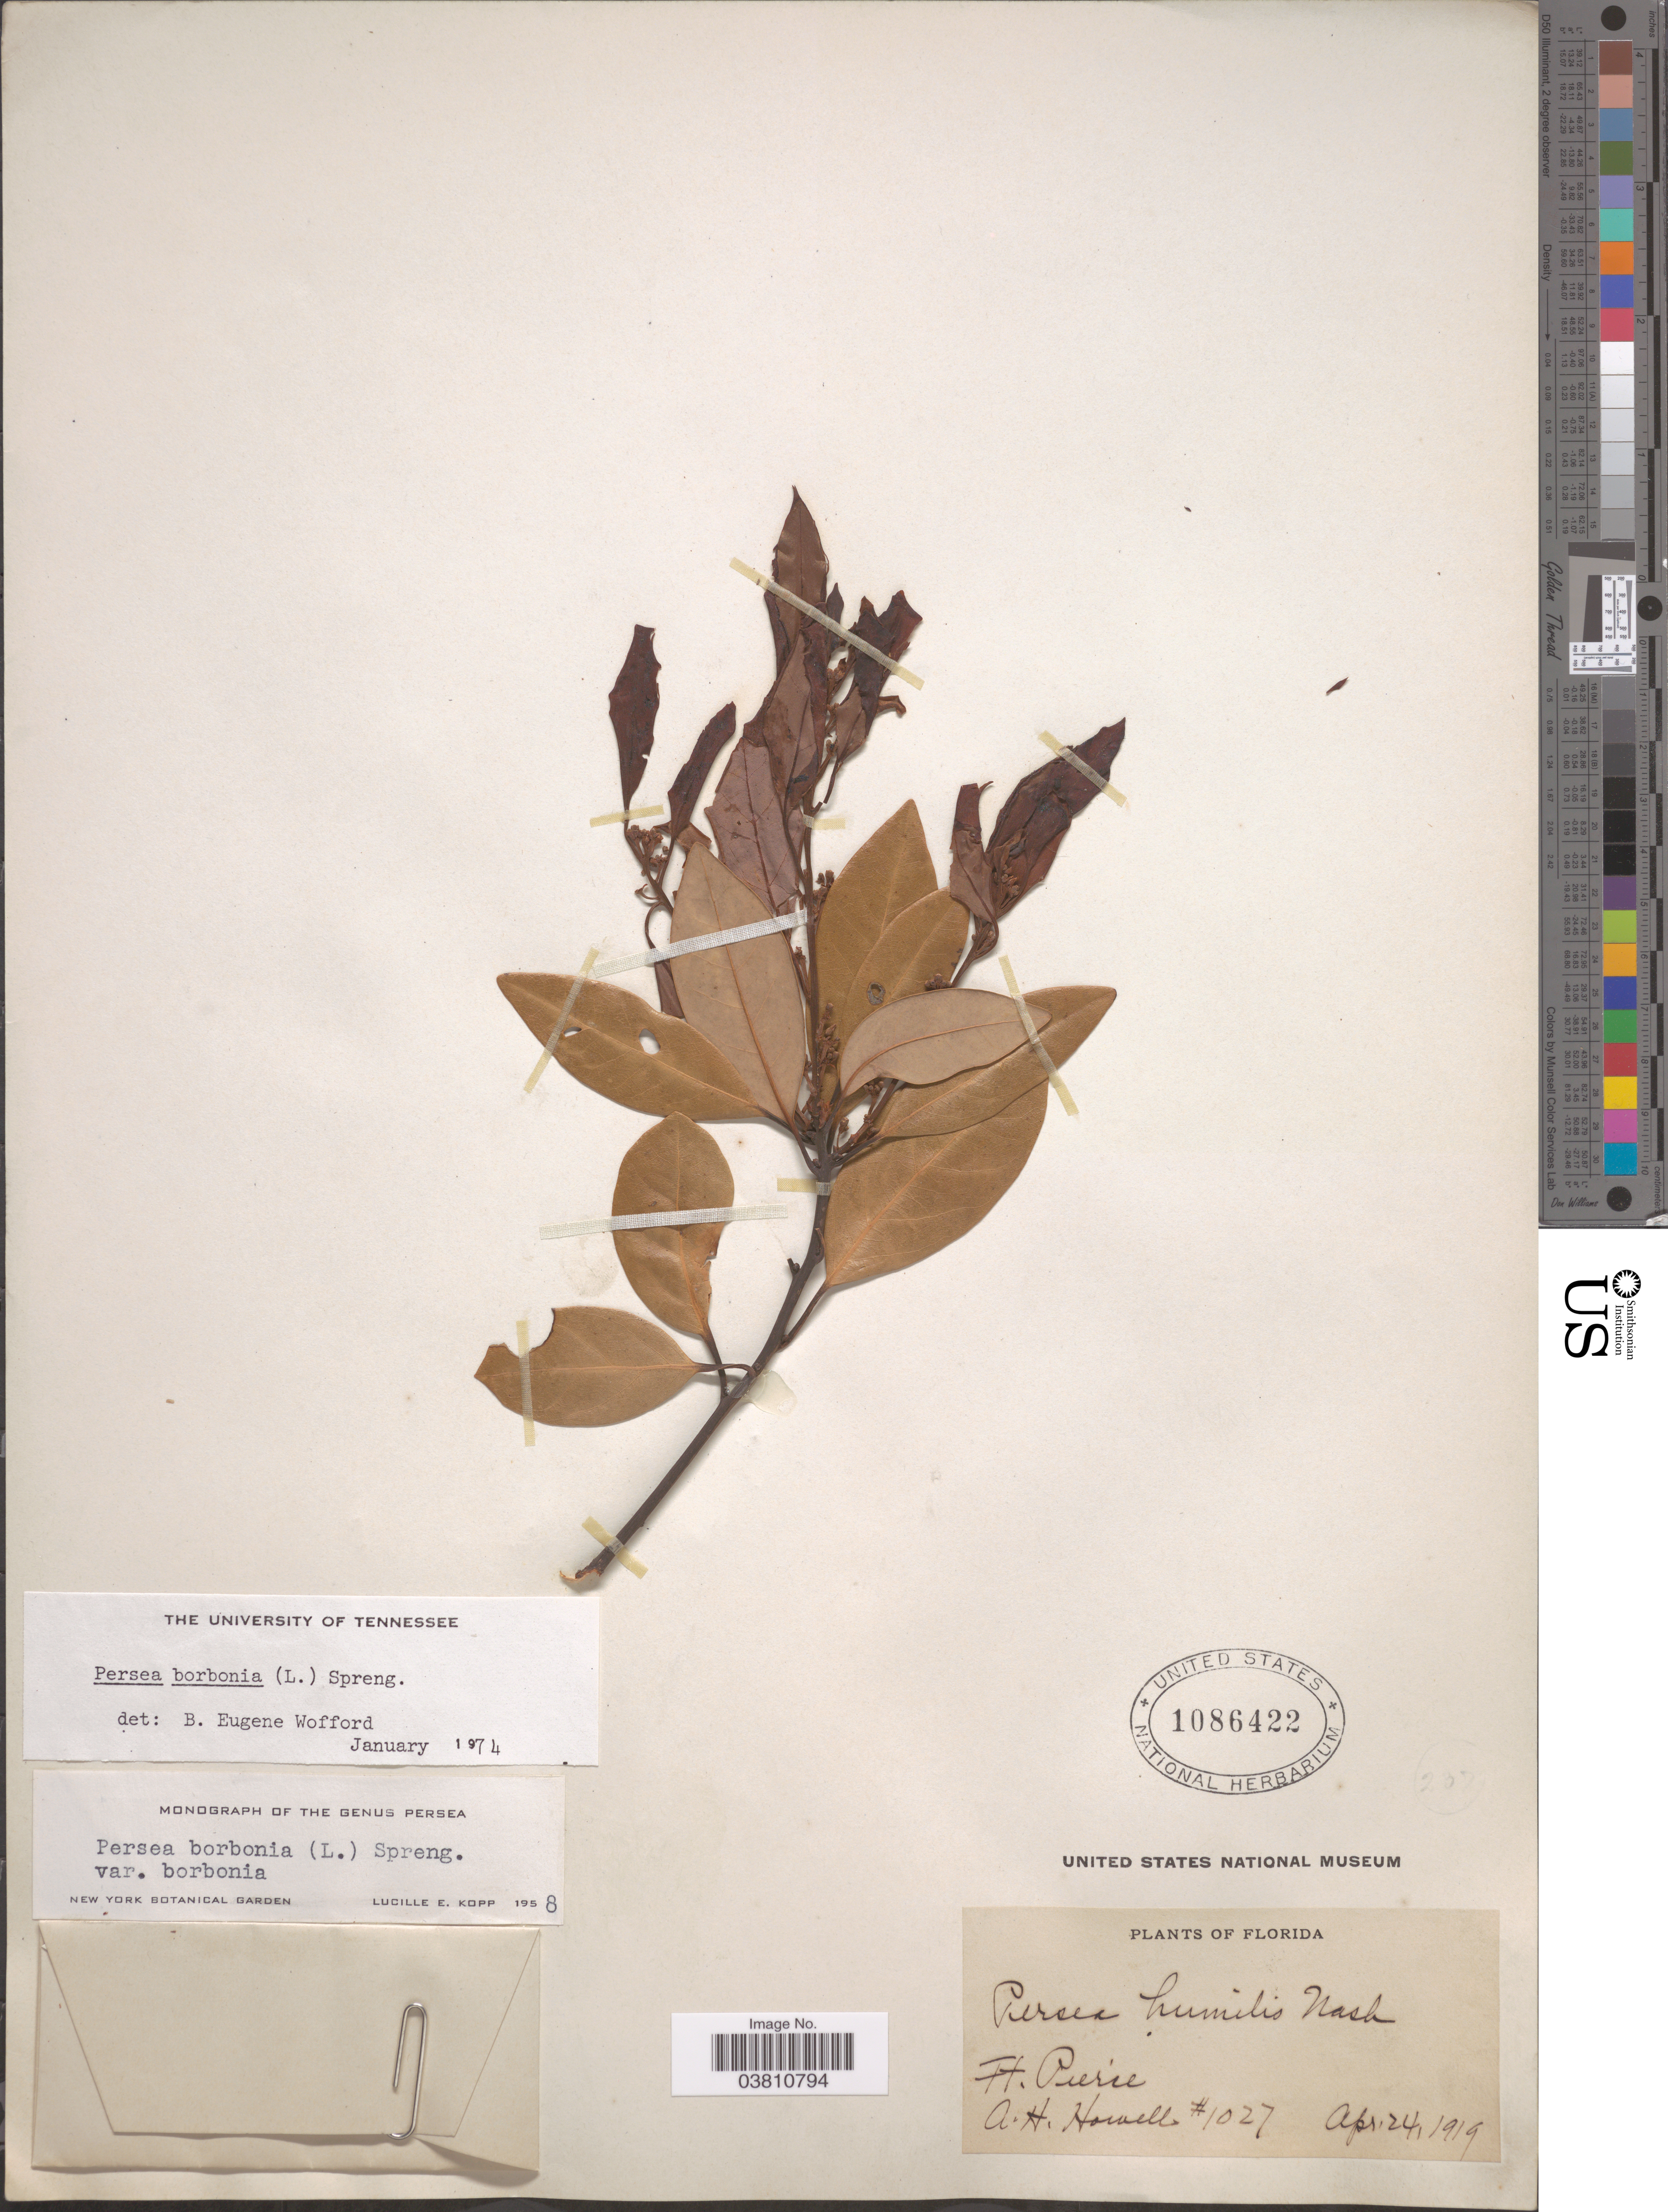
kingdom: Plantae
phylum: Tracheophyta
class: Magnoliopsida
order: Laurales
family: Lauraceae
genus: Persea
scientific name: Persea borbonia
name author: (L.) Spreng.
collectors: A. Howell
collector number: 1027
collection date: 1919-04-24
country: United States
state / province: Florida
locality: Ft. Pierce.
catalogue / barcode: US 1086422